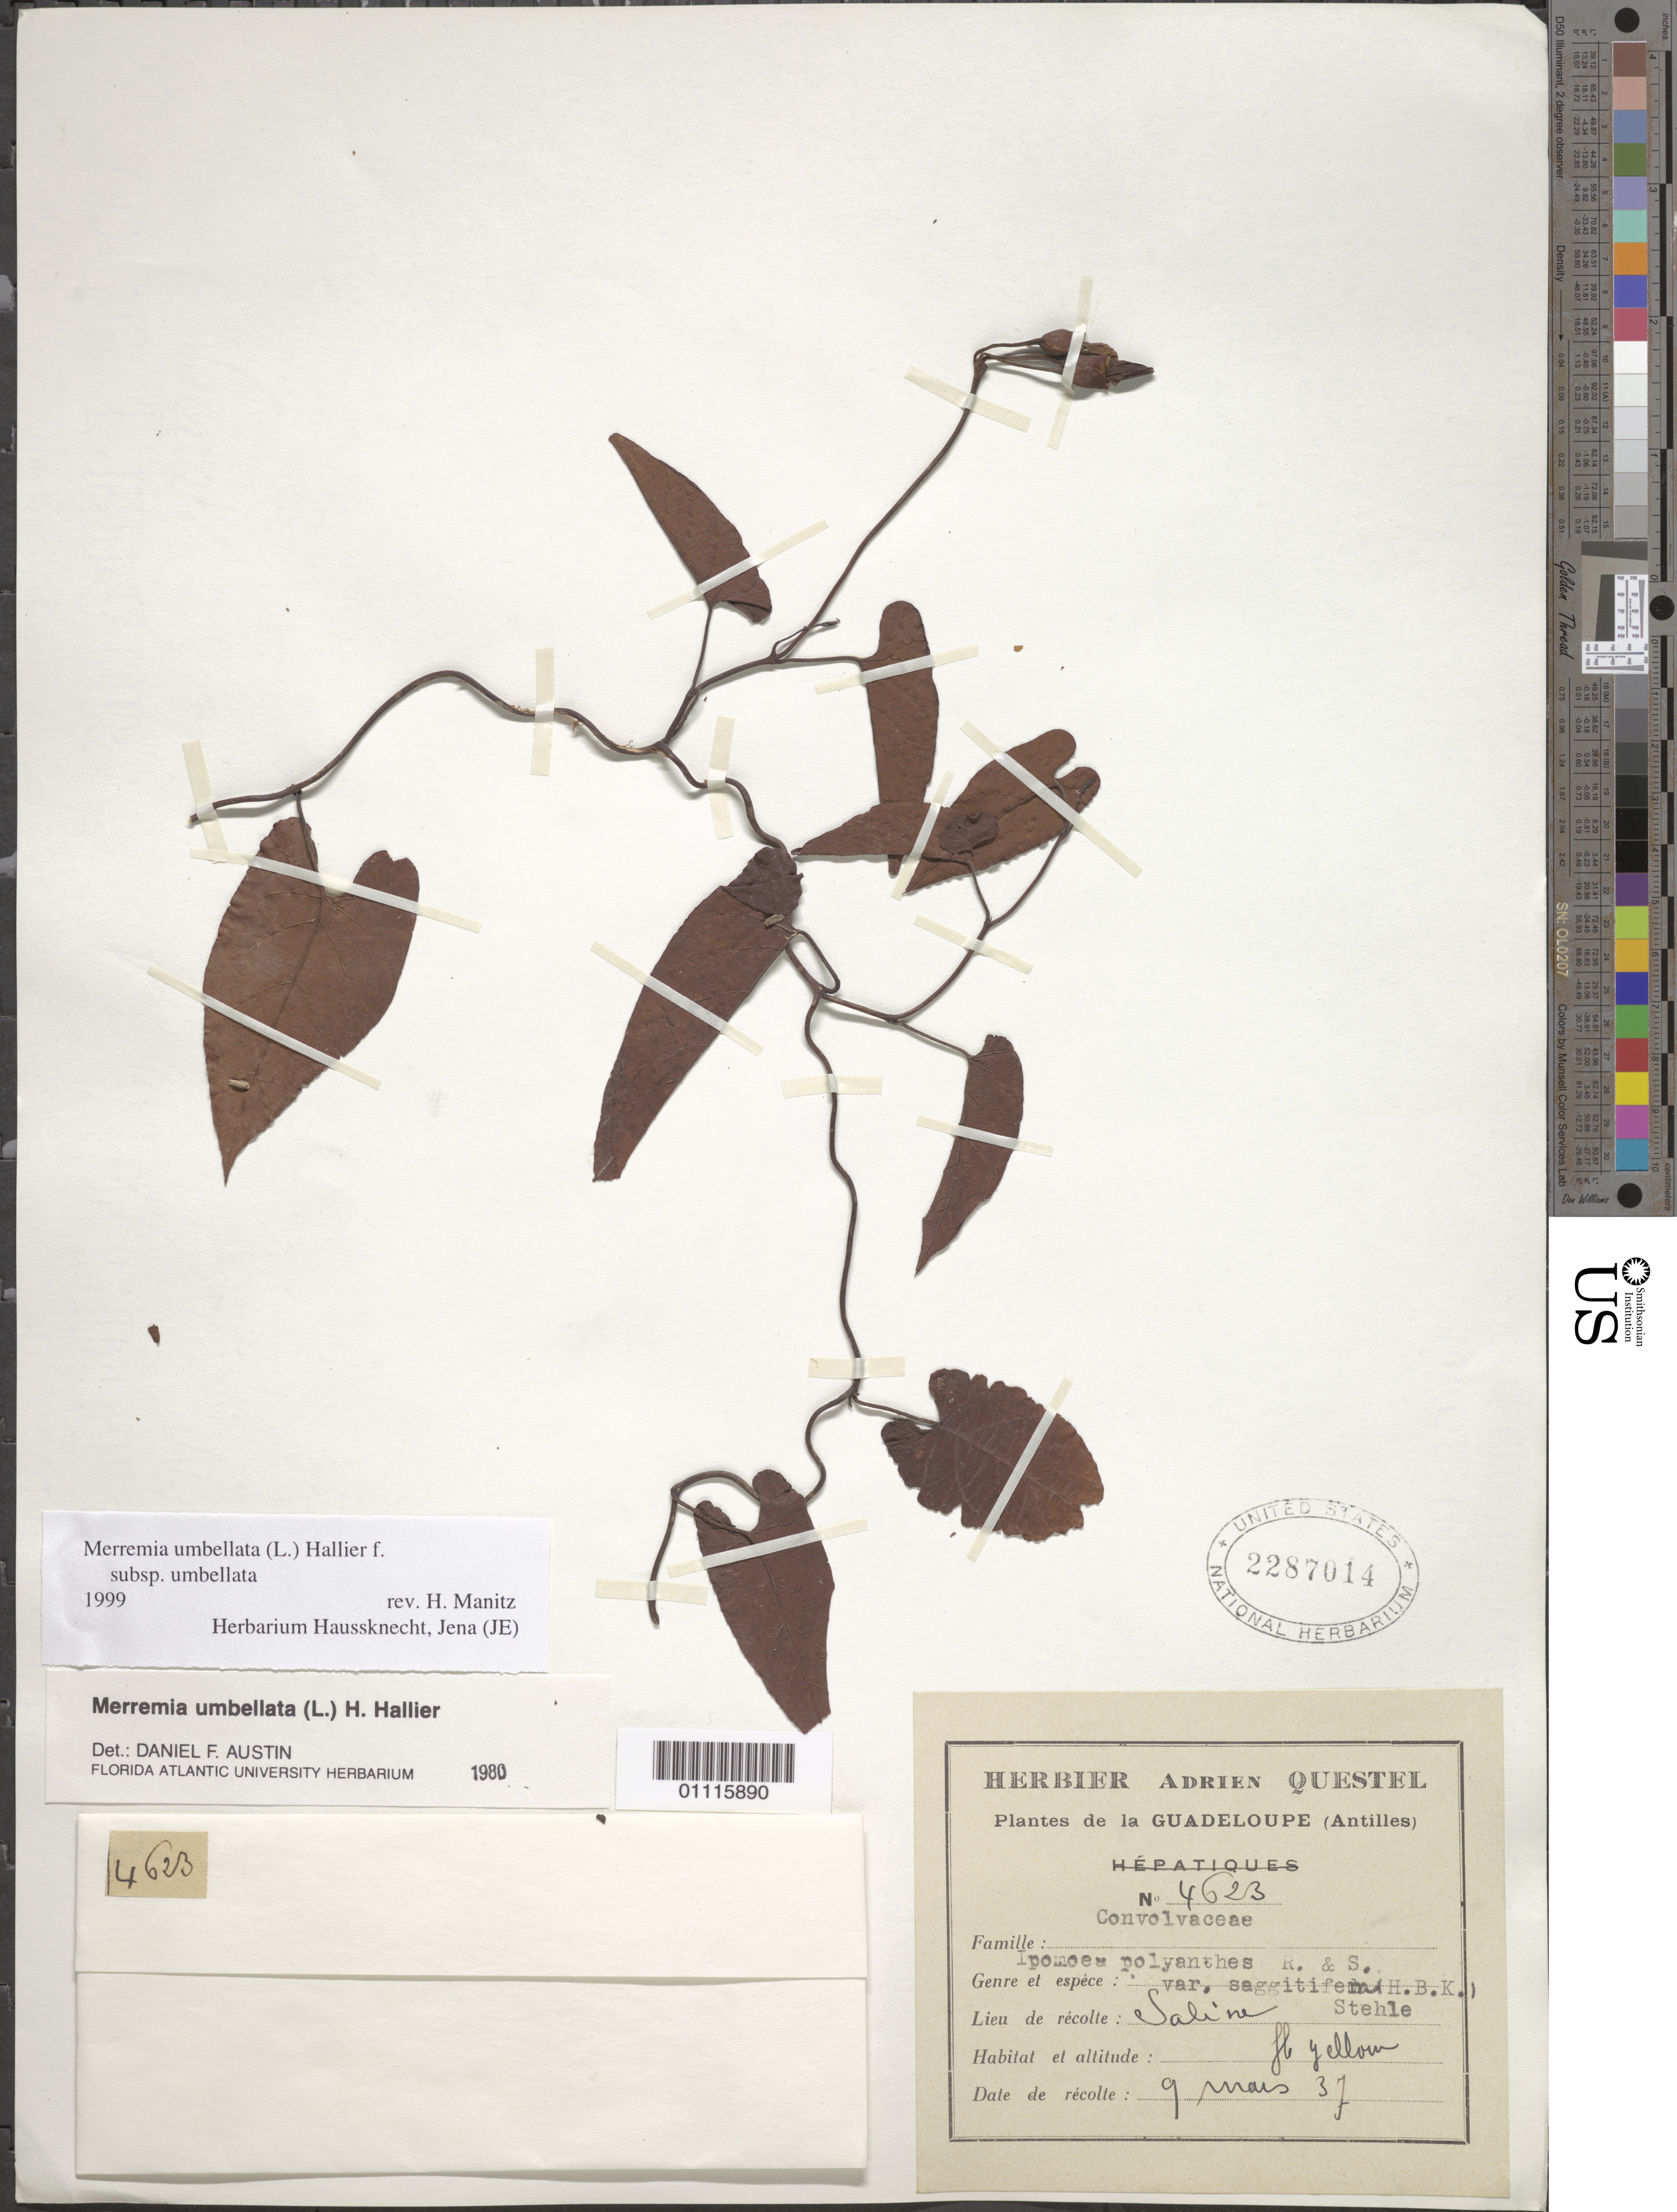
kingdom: Plantae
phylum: Tracheophyta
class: Magnoliopsida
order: Solanales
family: Convolvulaceae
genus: Camonea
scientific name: Camonea umbellata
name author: (L.) A. R. Simões & Staples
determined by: Strong, Mark T., (BOT), Smithsonian Institution - National Museum of Natural History (UNITED STATES)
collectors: A. Questel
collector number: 4623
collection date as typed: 09 Mar 1937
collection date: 1937-03-09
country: Guadeloupe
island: La Désirade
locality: Saline.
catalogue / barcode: US 2287014